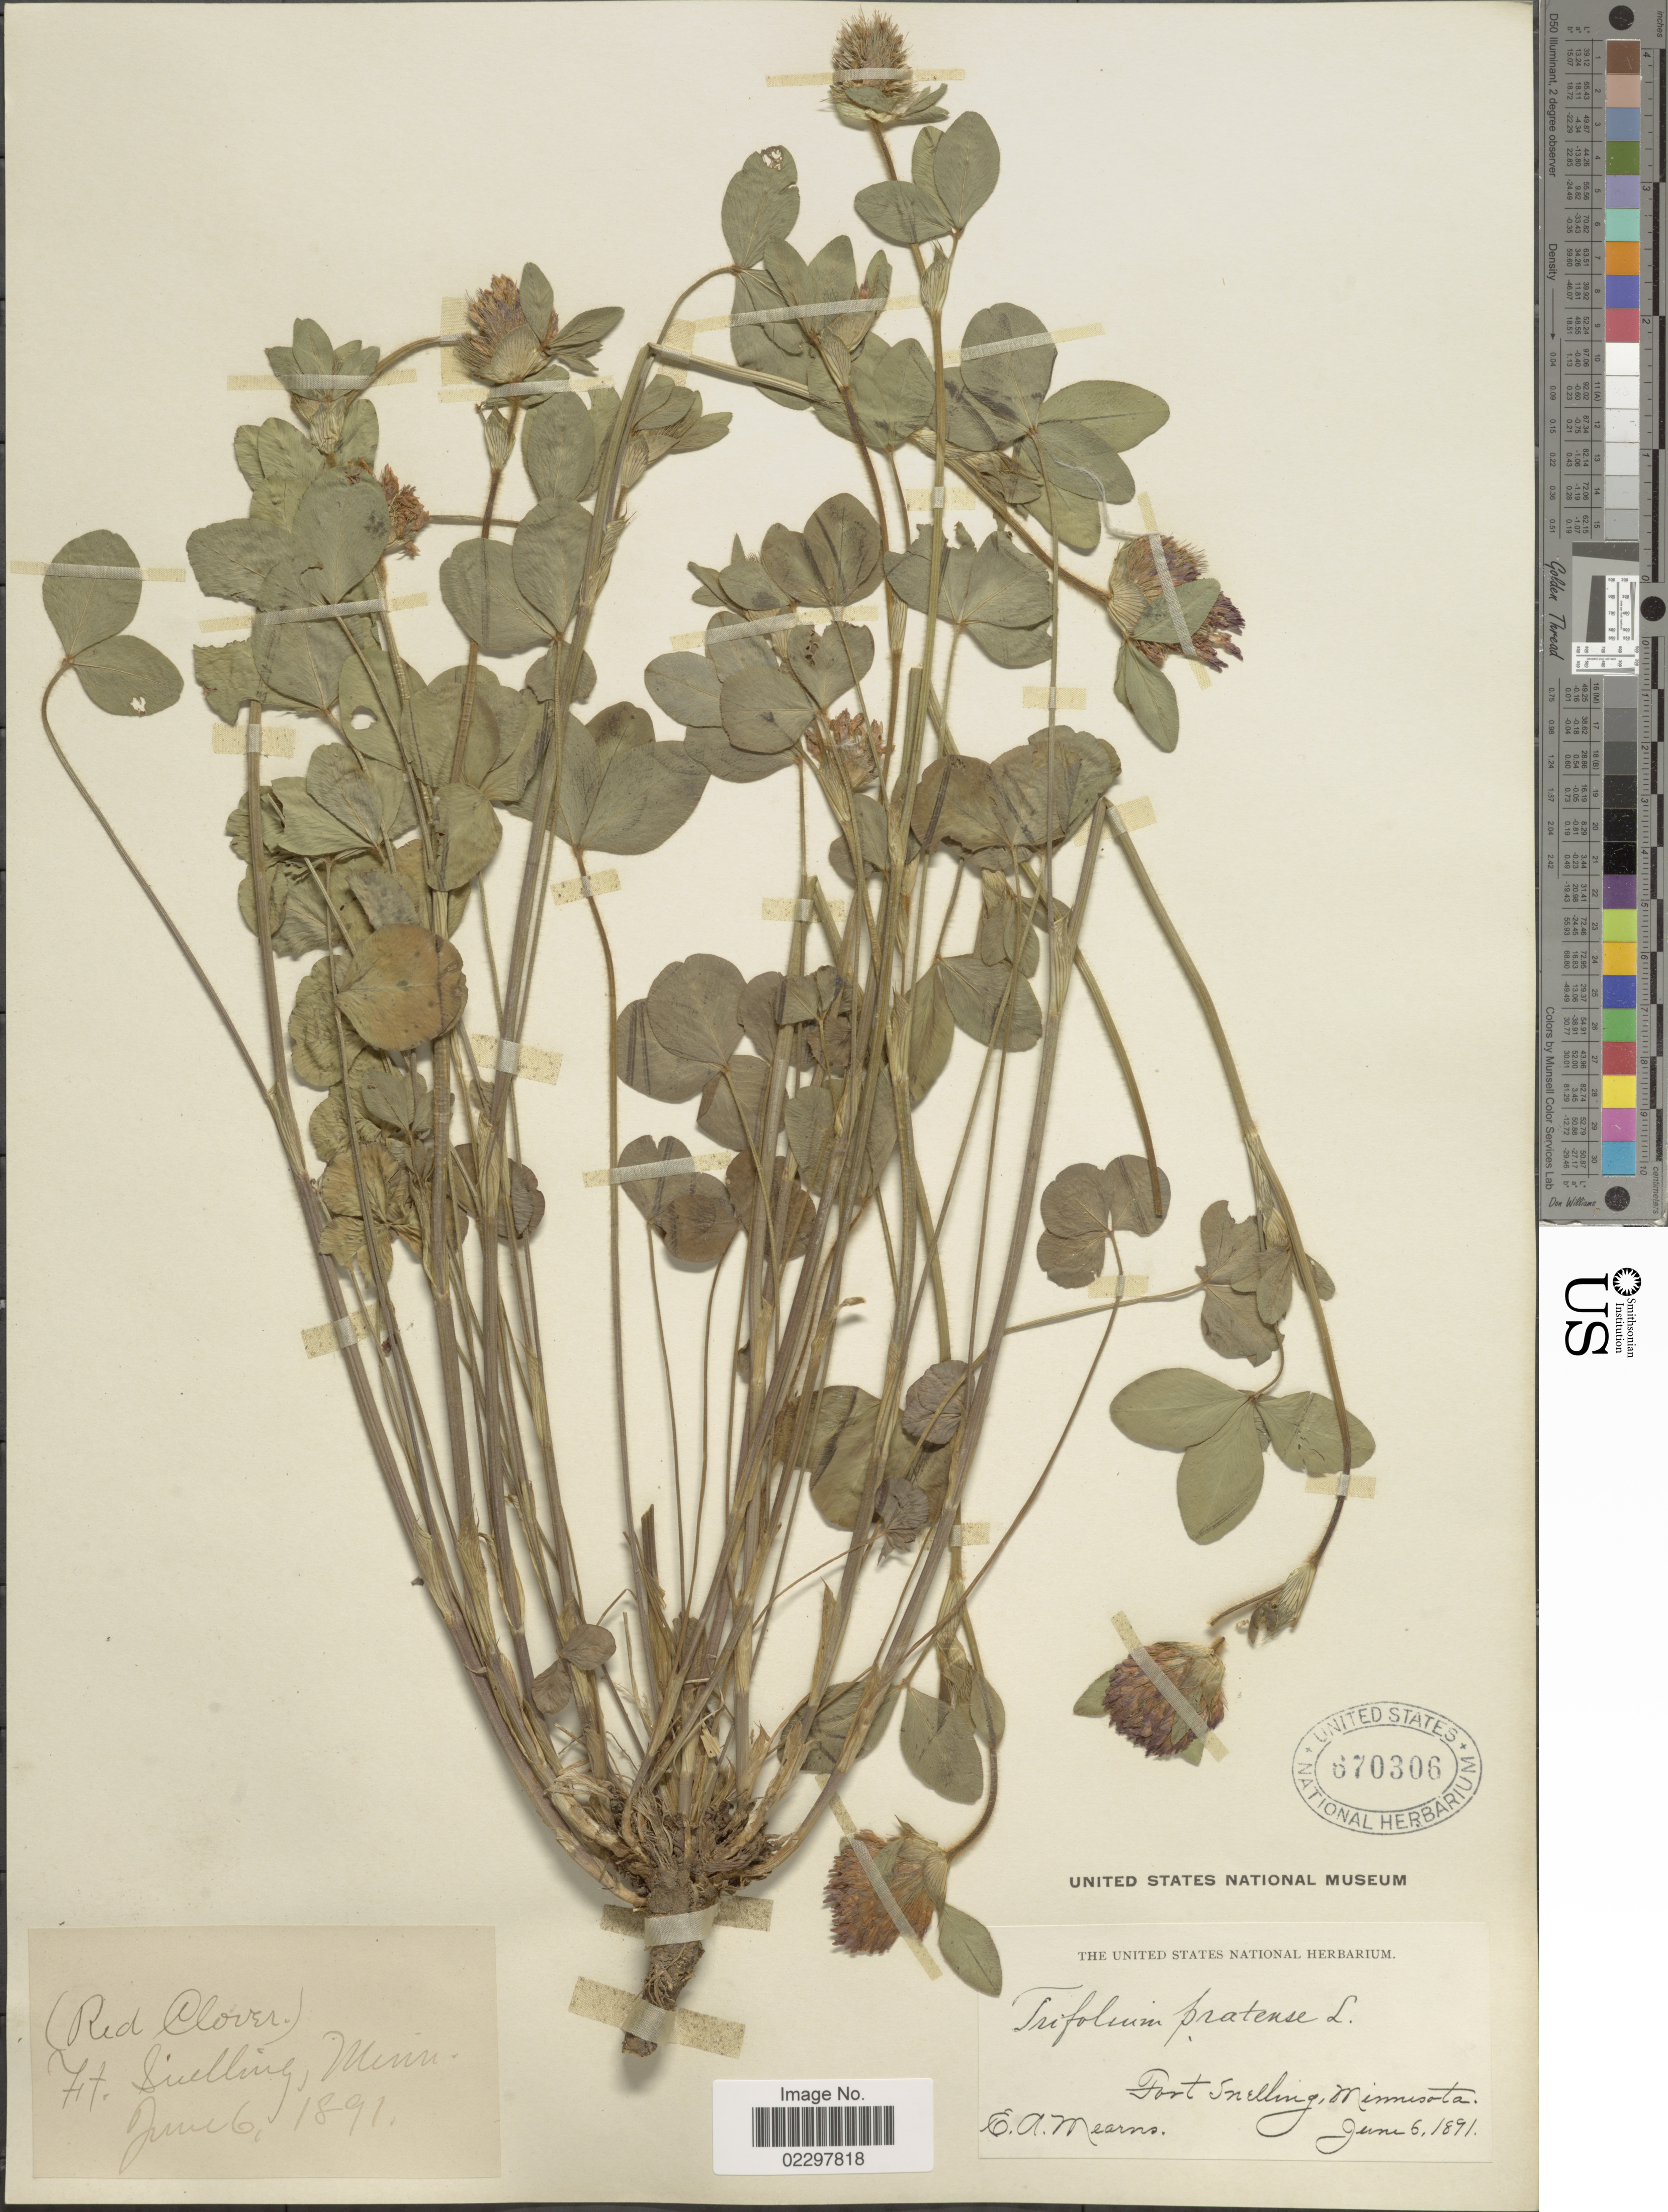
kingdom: Plantae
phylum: Tracheophyta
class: Magnoliopsida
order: Fabales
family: Fabaceae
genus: Trifolium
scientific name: Trifolium pratense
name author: L.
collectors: E. A. Mearns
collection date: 1891-06-06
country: United States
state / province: Minnesota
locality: Fort Snelling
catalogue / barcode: US 670306